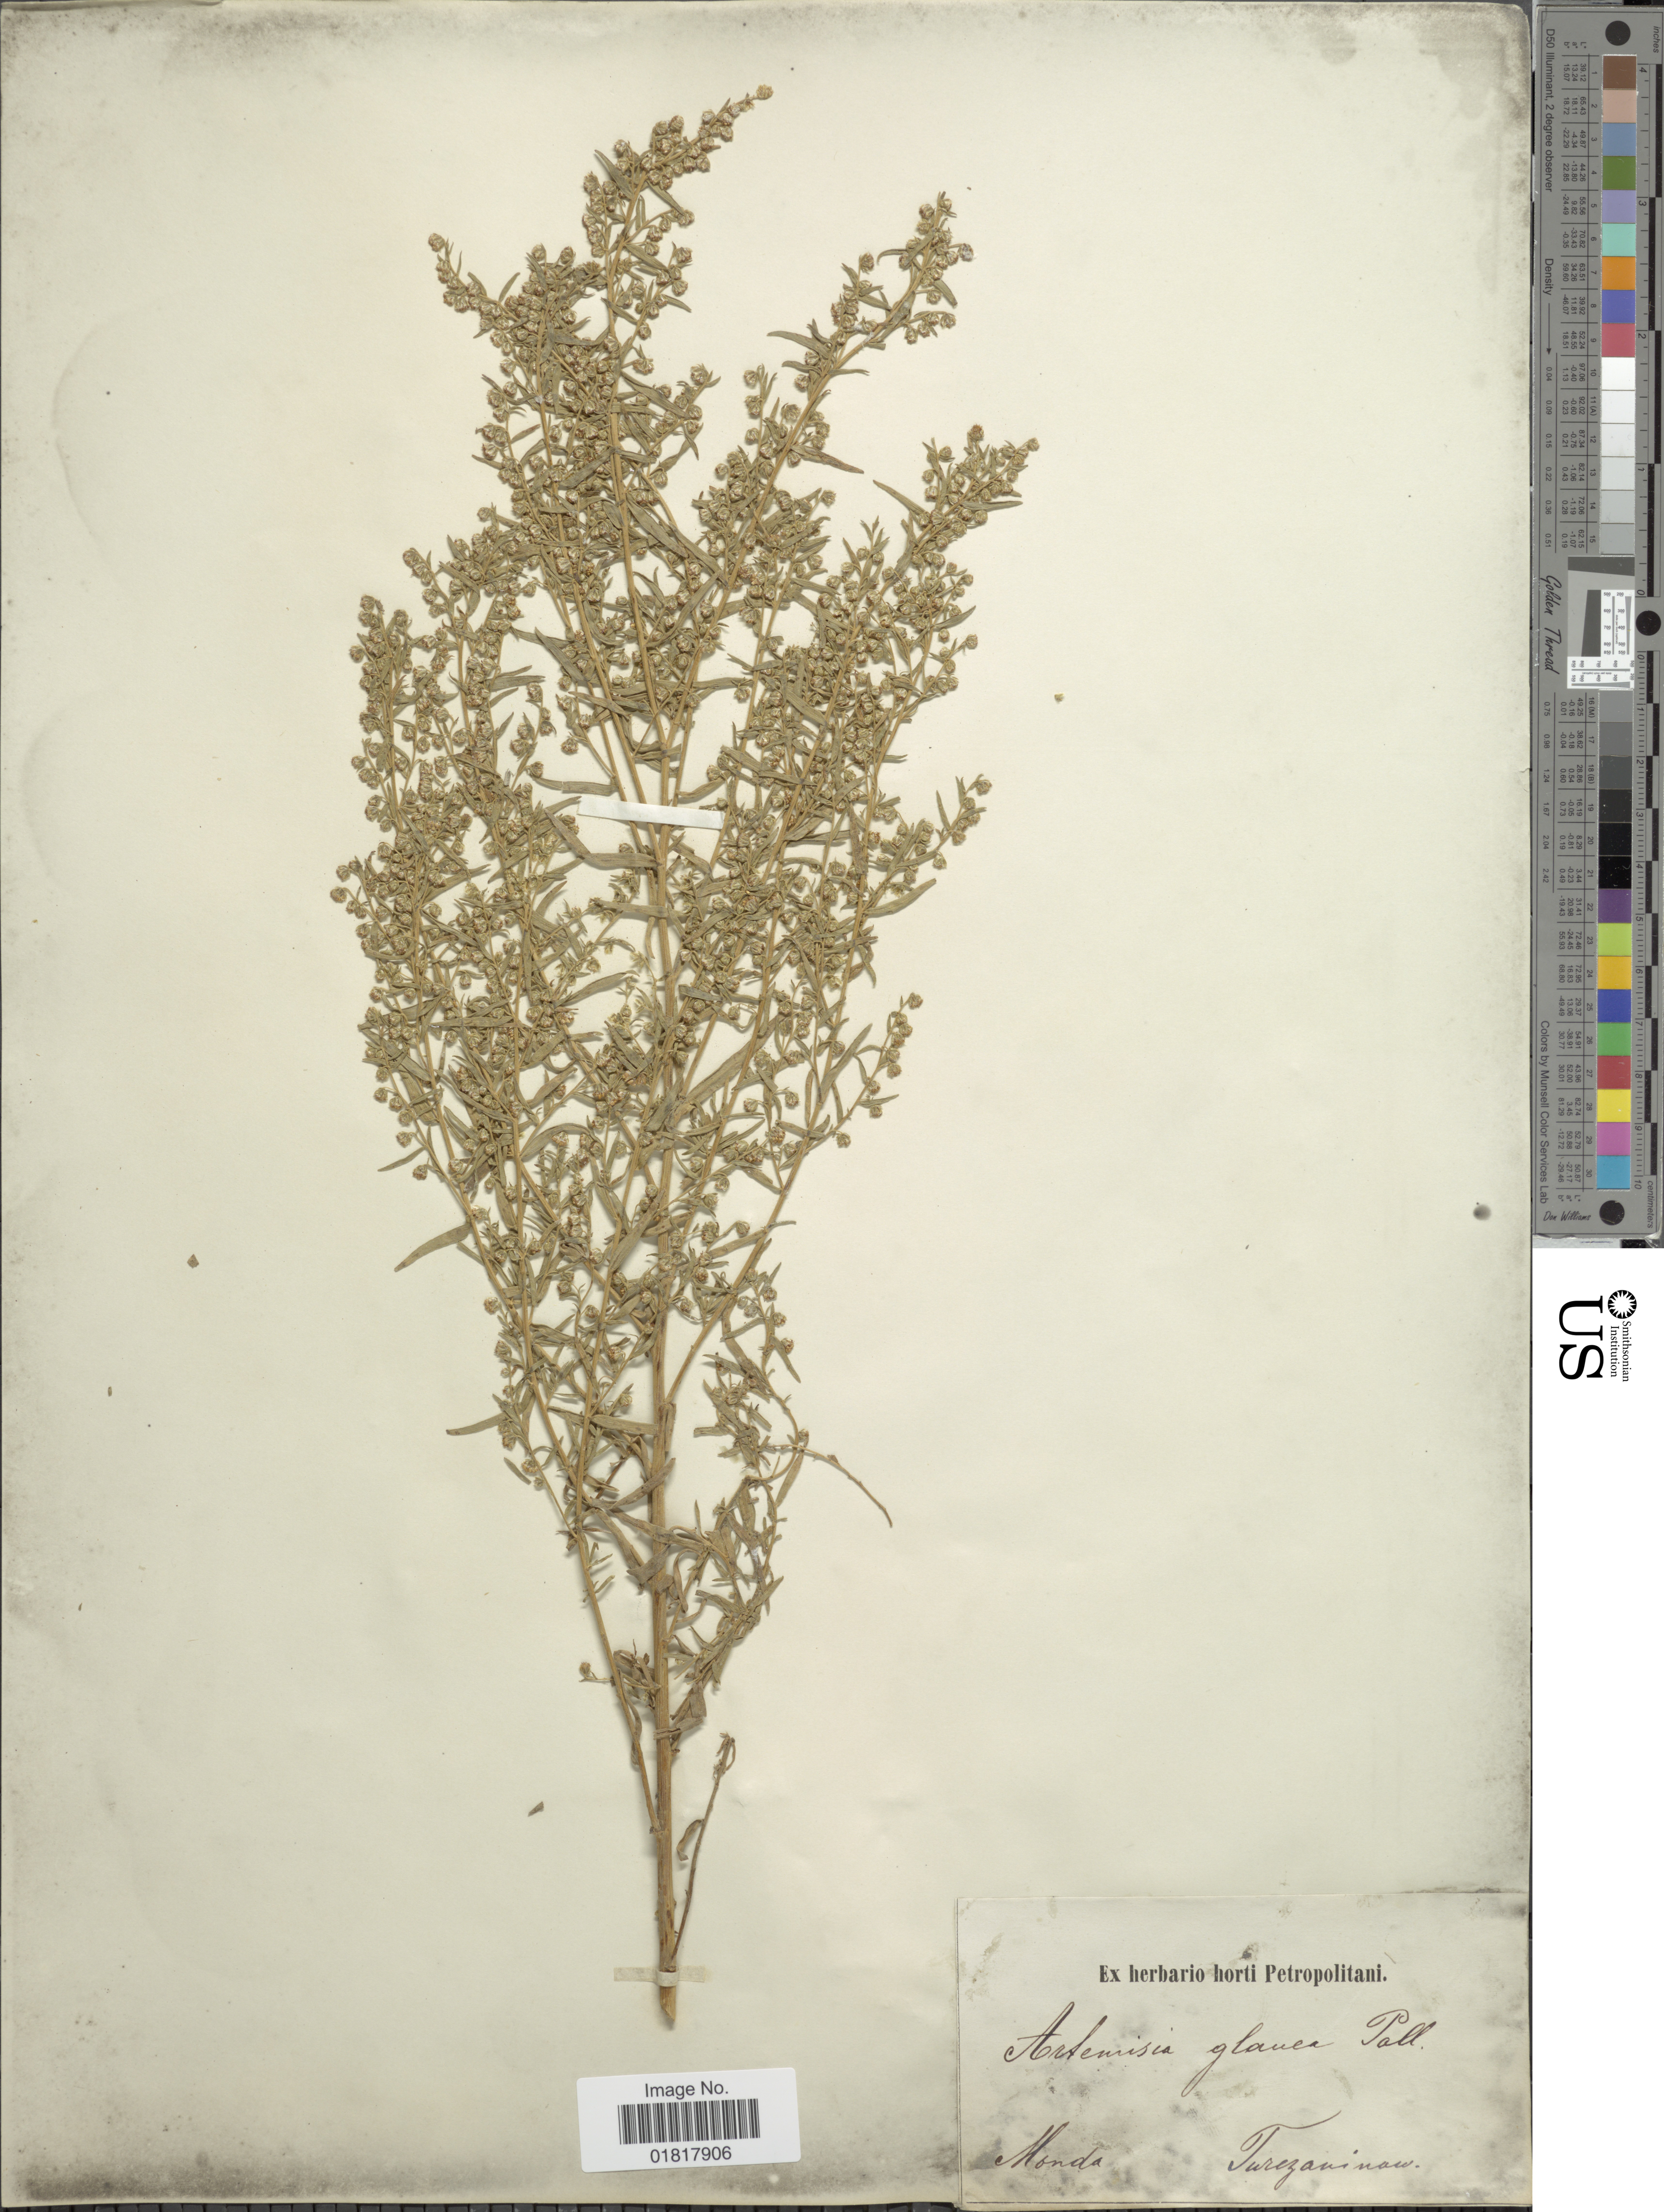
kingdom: Plantae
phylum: Tracheophyta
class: Magnoliopsida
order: Asterales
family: Asteraceae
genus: Artemisia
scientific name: Artemisia glauca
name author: Pall. ex Willd.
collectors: -. Turezaninow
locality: Honda [interpreted]